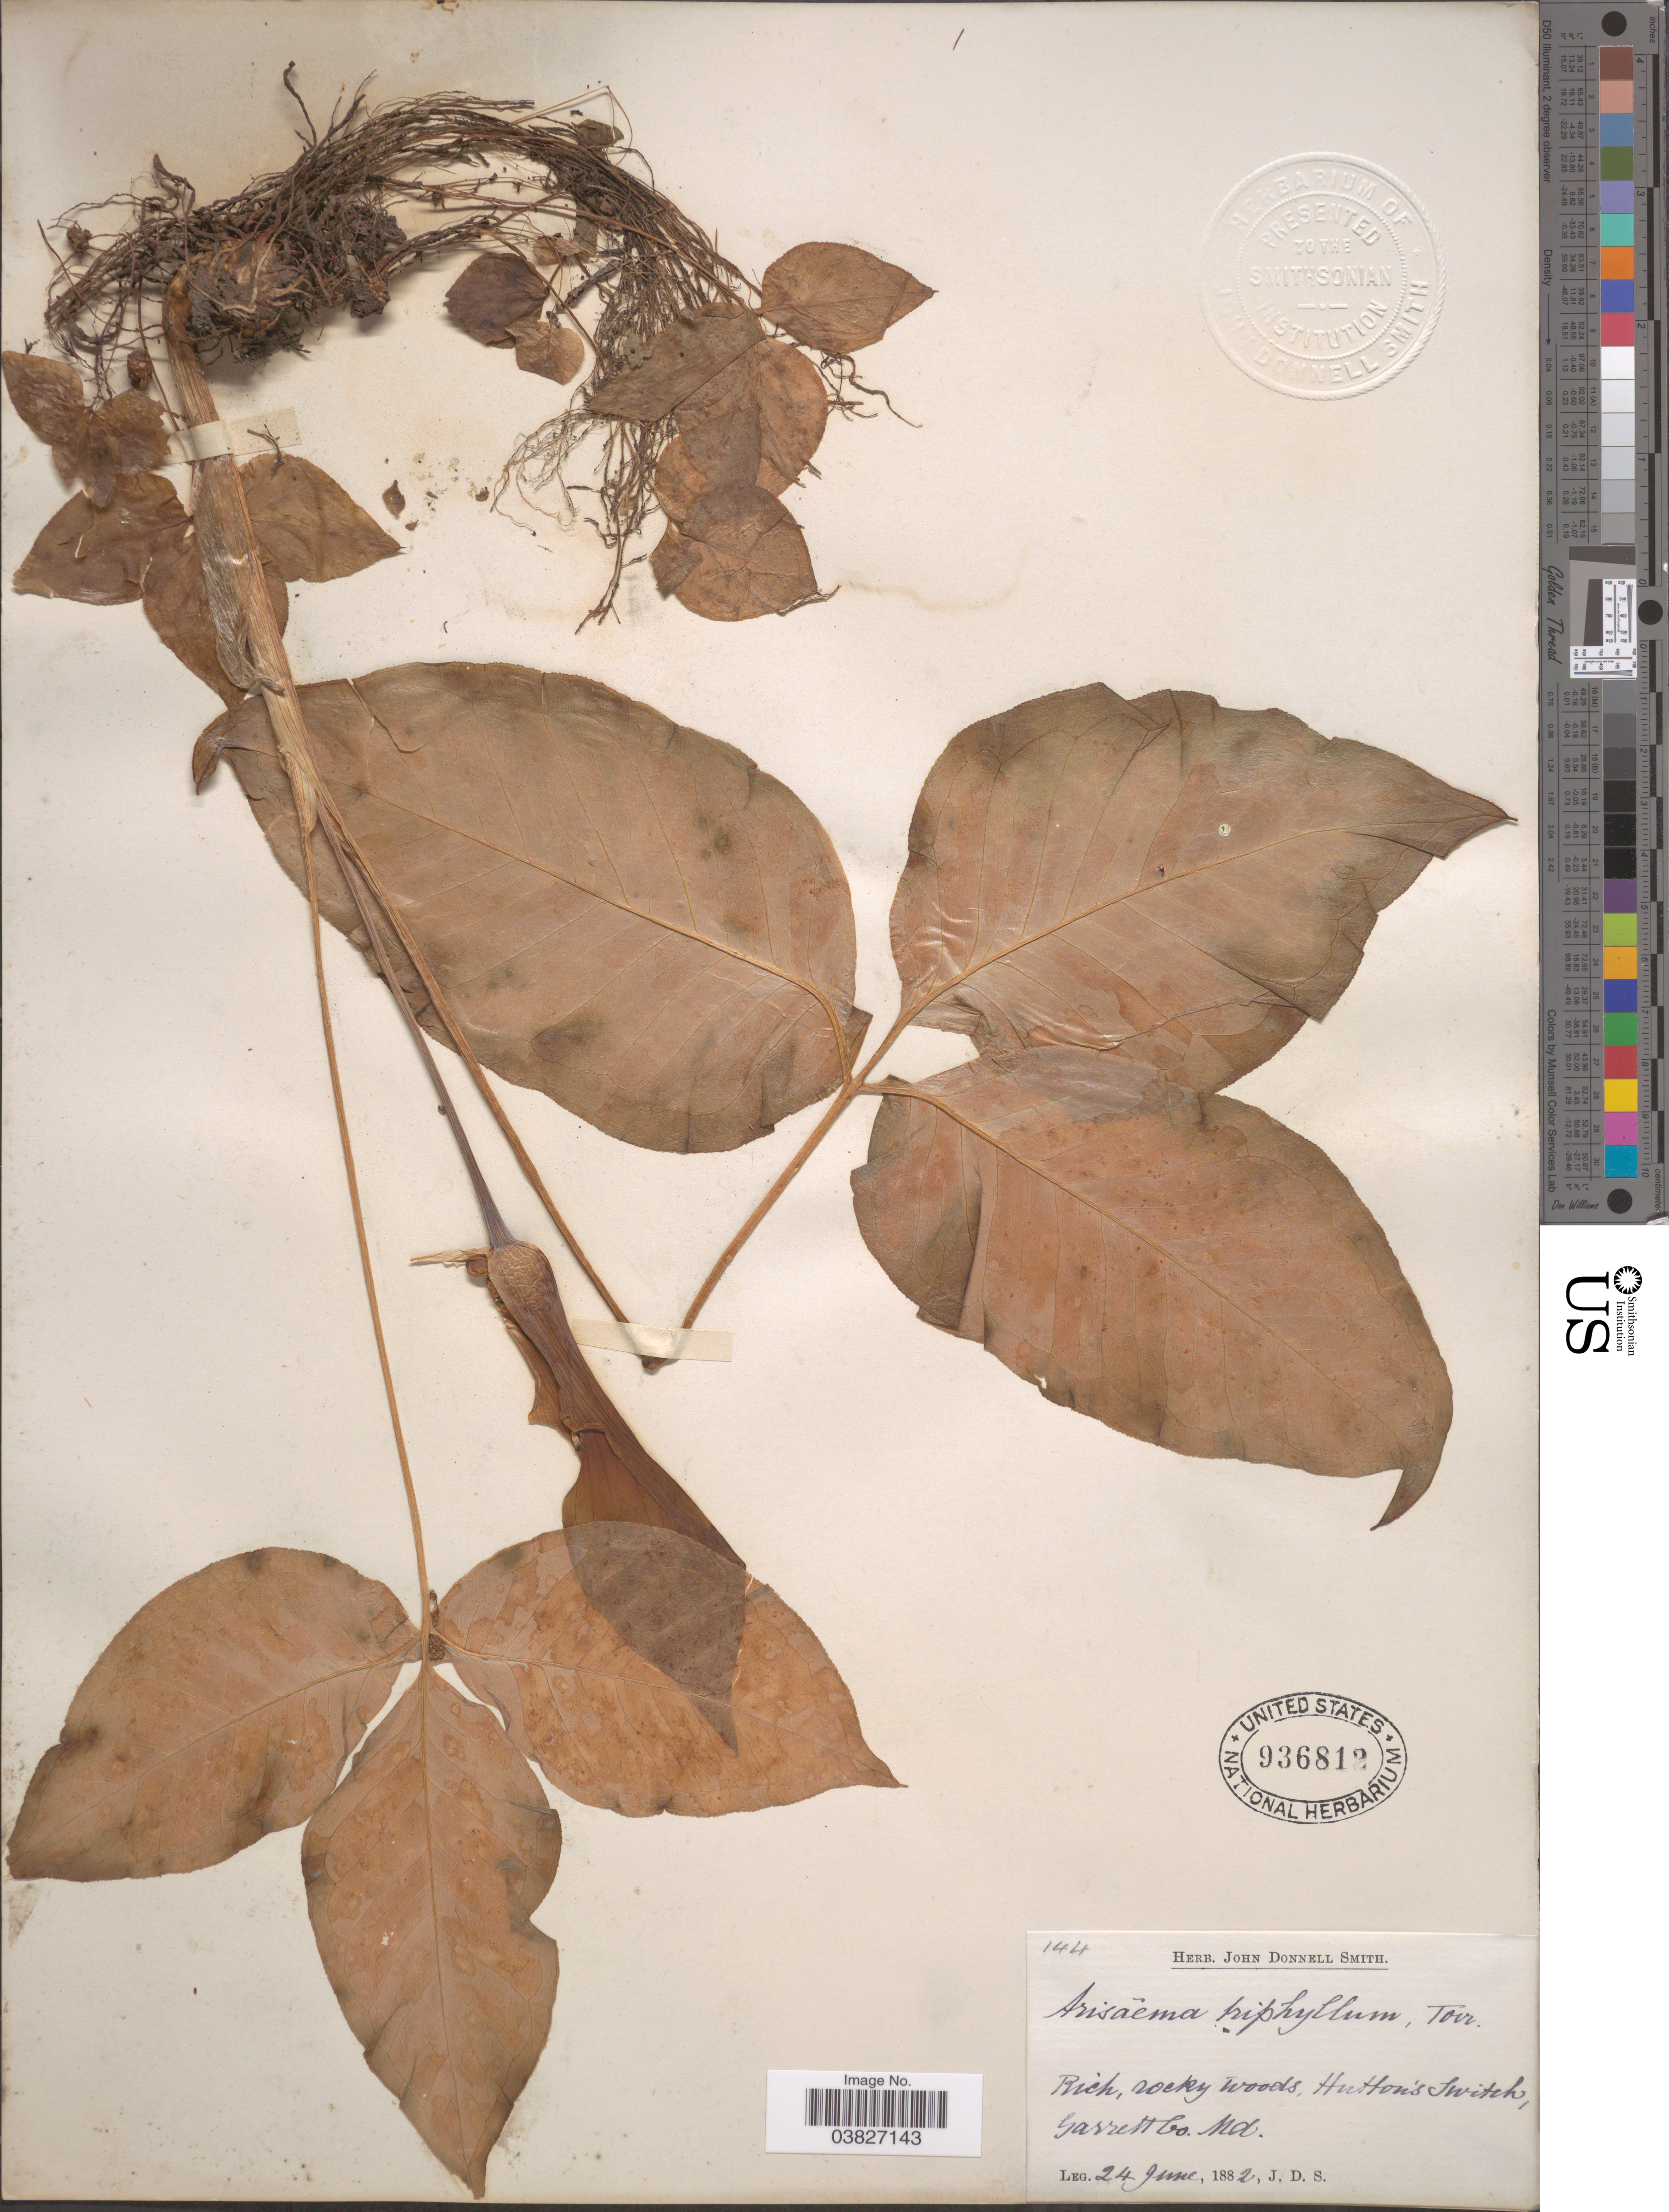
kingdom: Plantae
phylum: Tracheophyta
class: Liliopsida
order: Alismatales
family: Araceae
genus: Arisaema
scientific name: Arisaema triphyllum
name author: (L.) Schott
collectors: J. Donnell Smith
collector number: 144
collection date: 1882-06-24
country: United States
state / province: Maryland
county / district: Garrett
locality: Hutton's Switch, Garrett Co.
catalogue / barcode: US 936812